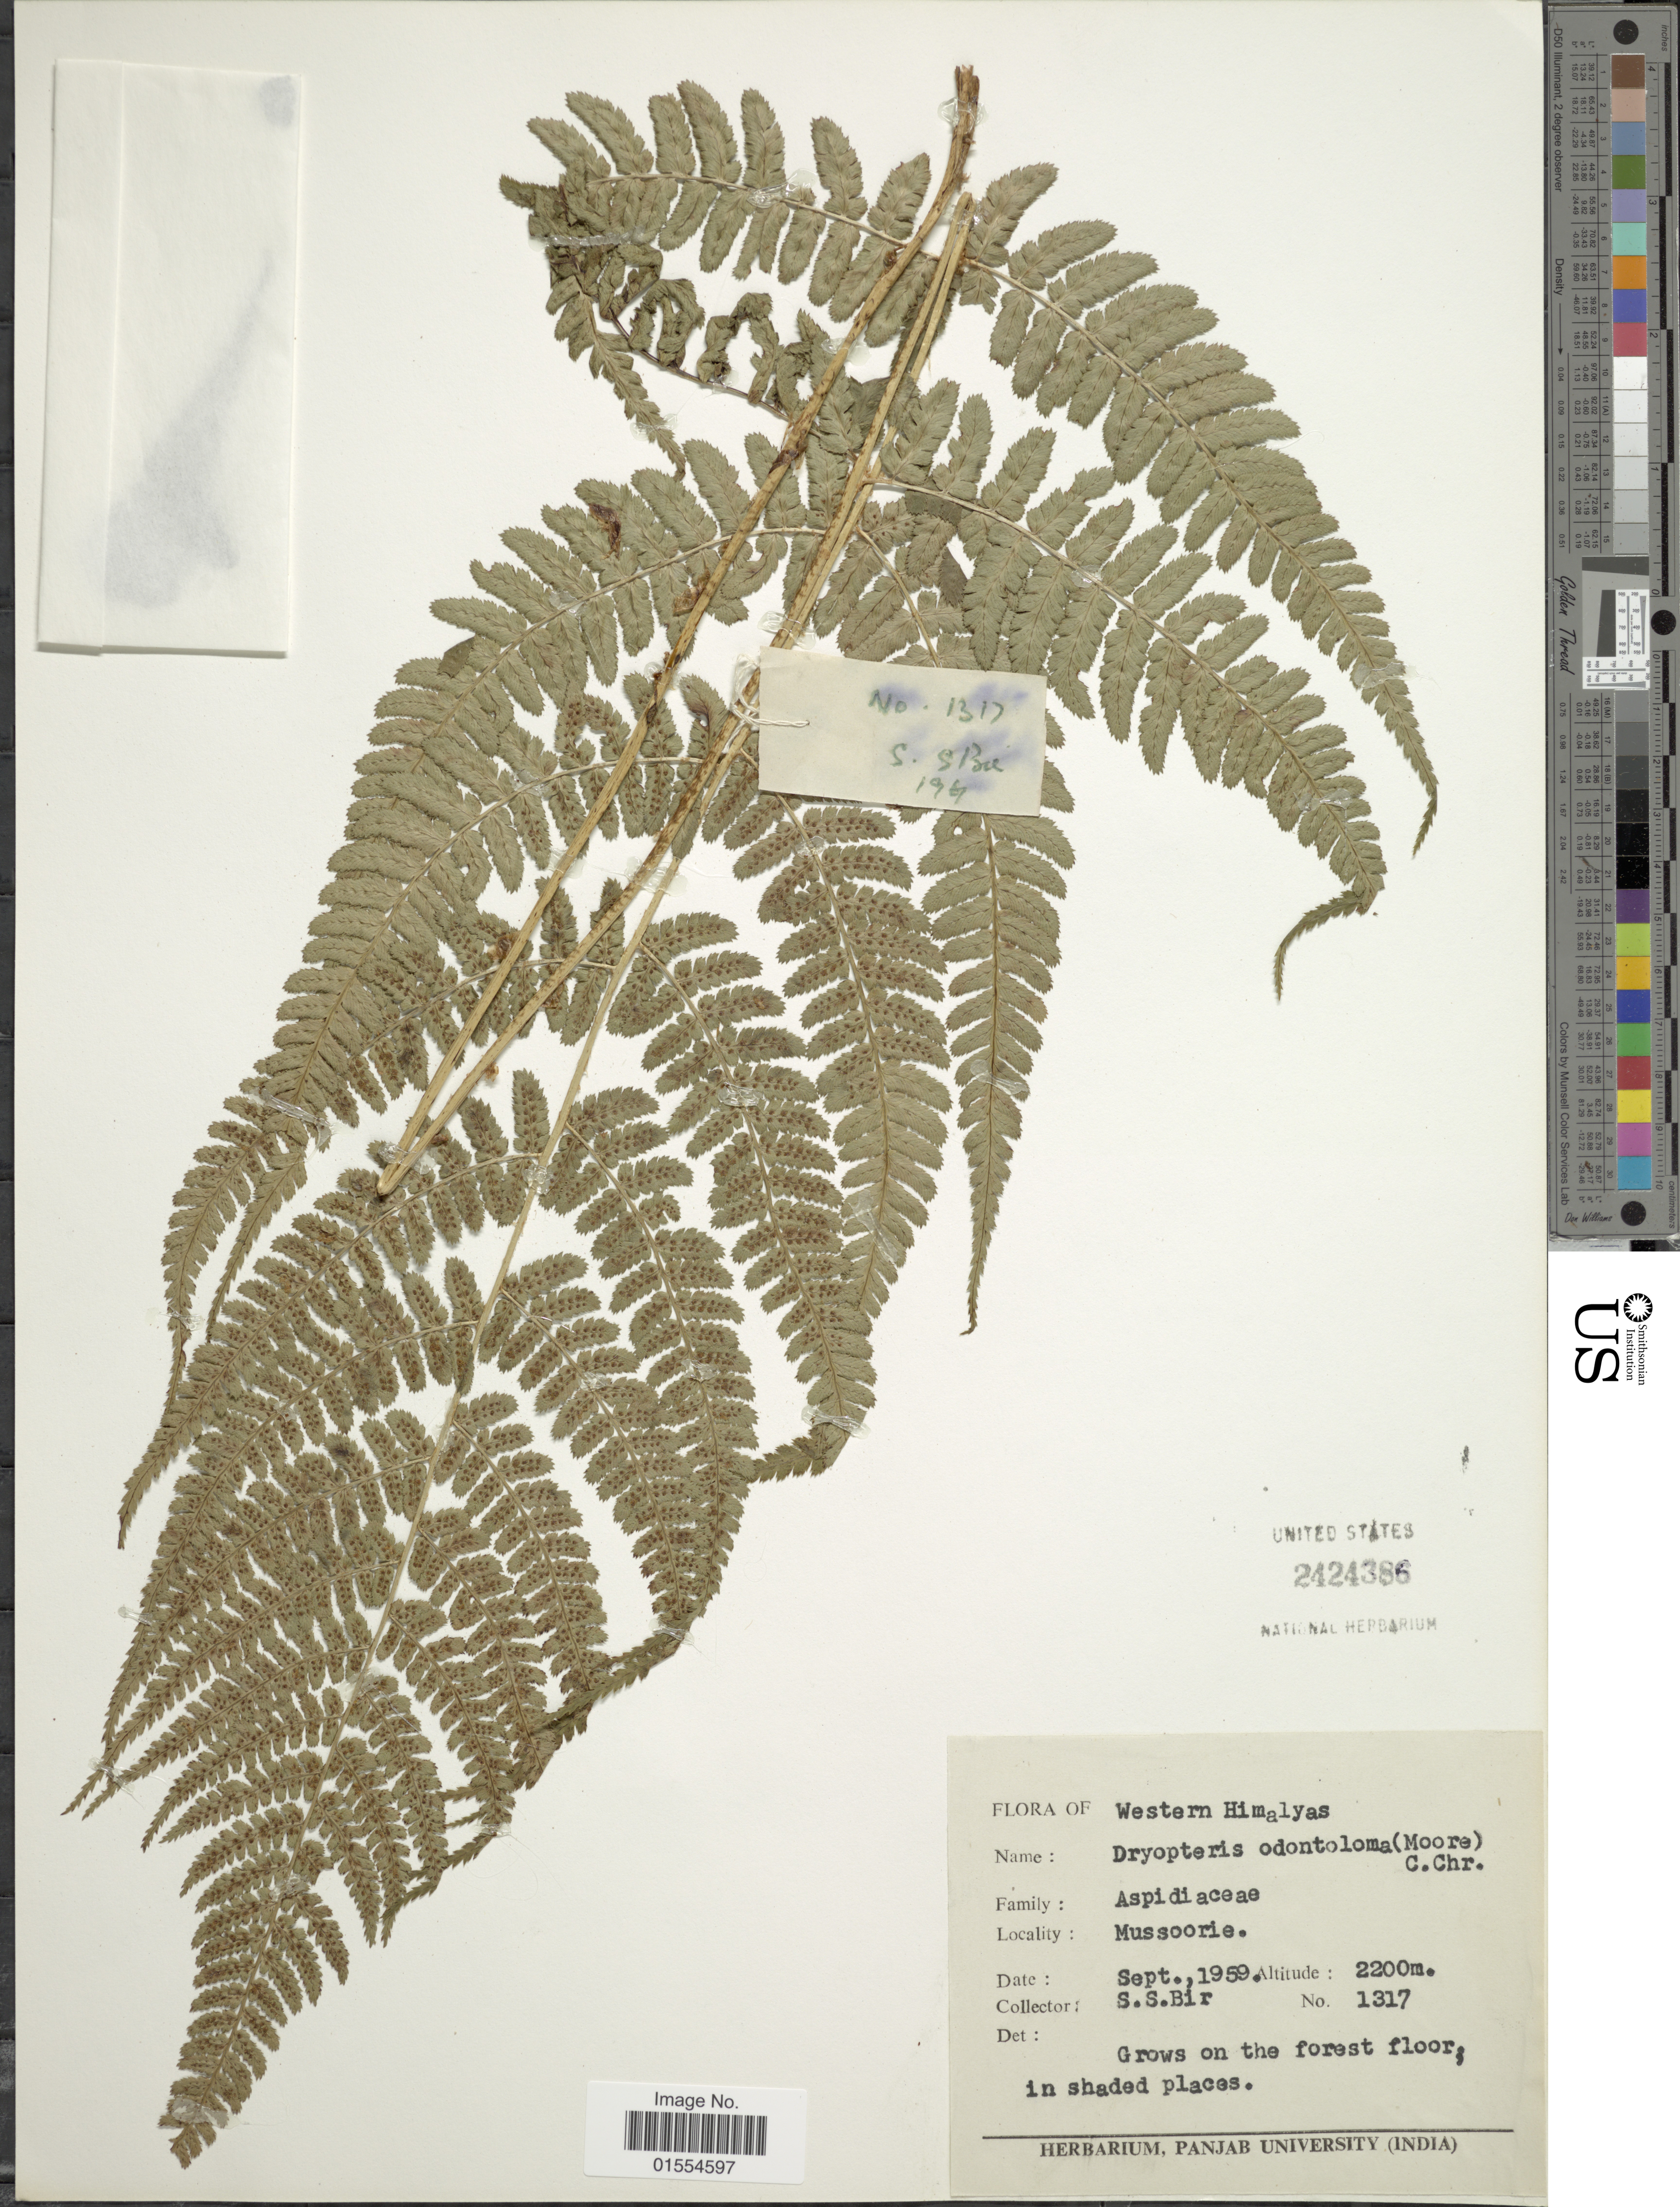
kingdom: Plantae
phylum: Tracheophyta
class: Polypodiopsida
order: Polypodiales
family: Dryopteridaceae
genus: Dryopteris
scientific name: Dryopteris odontoloma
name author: (Bedd.) C. Chr.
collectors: S. S. Bir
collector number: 1317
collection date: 1959-09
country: India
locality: Western Himalayas, Mussoorie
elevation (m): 2200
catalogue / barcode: US 2424386